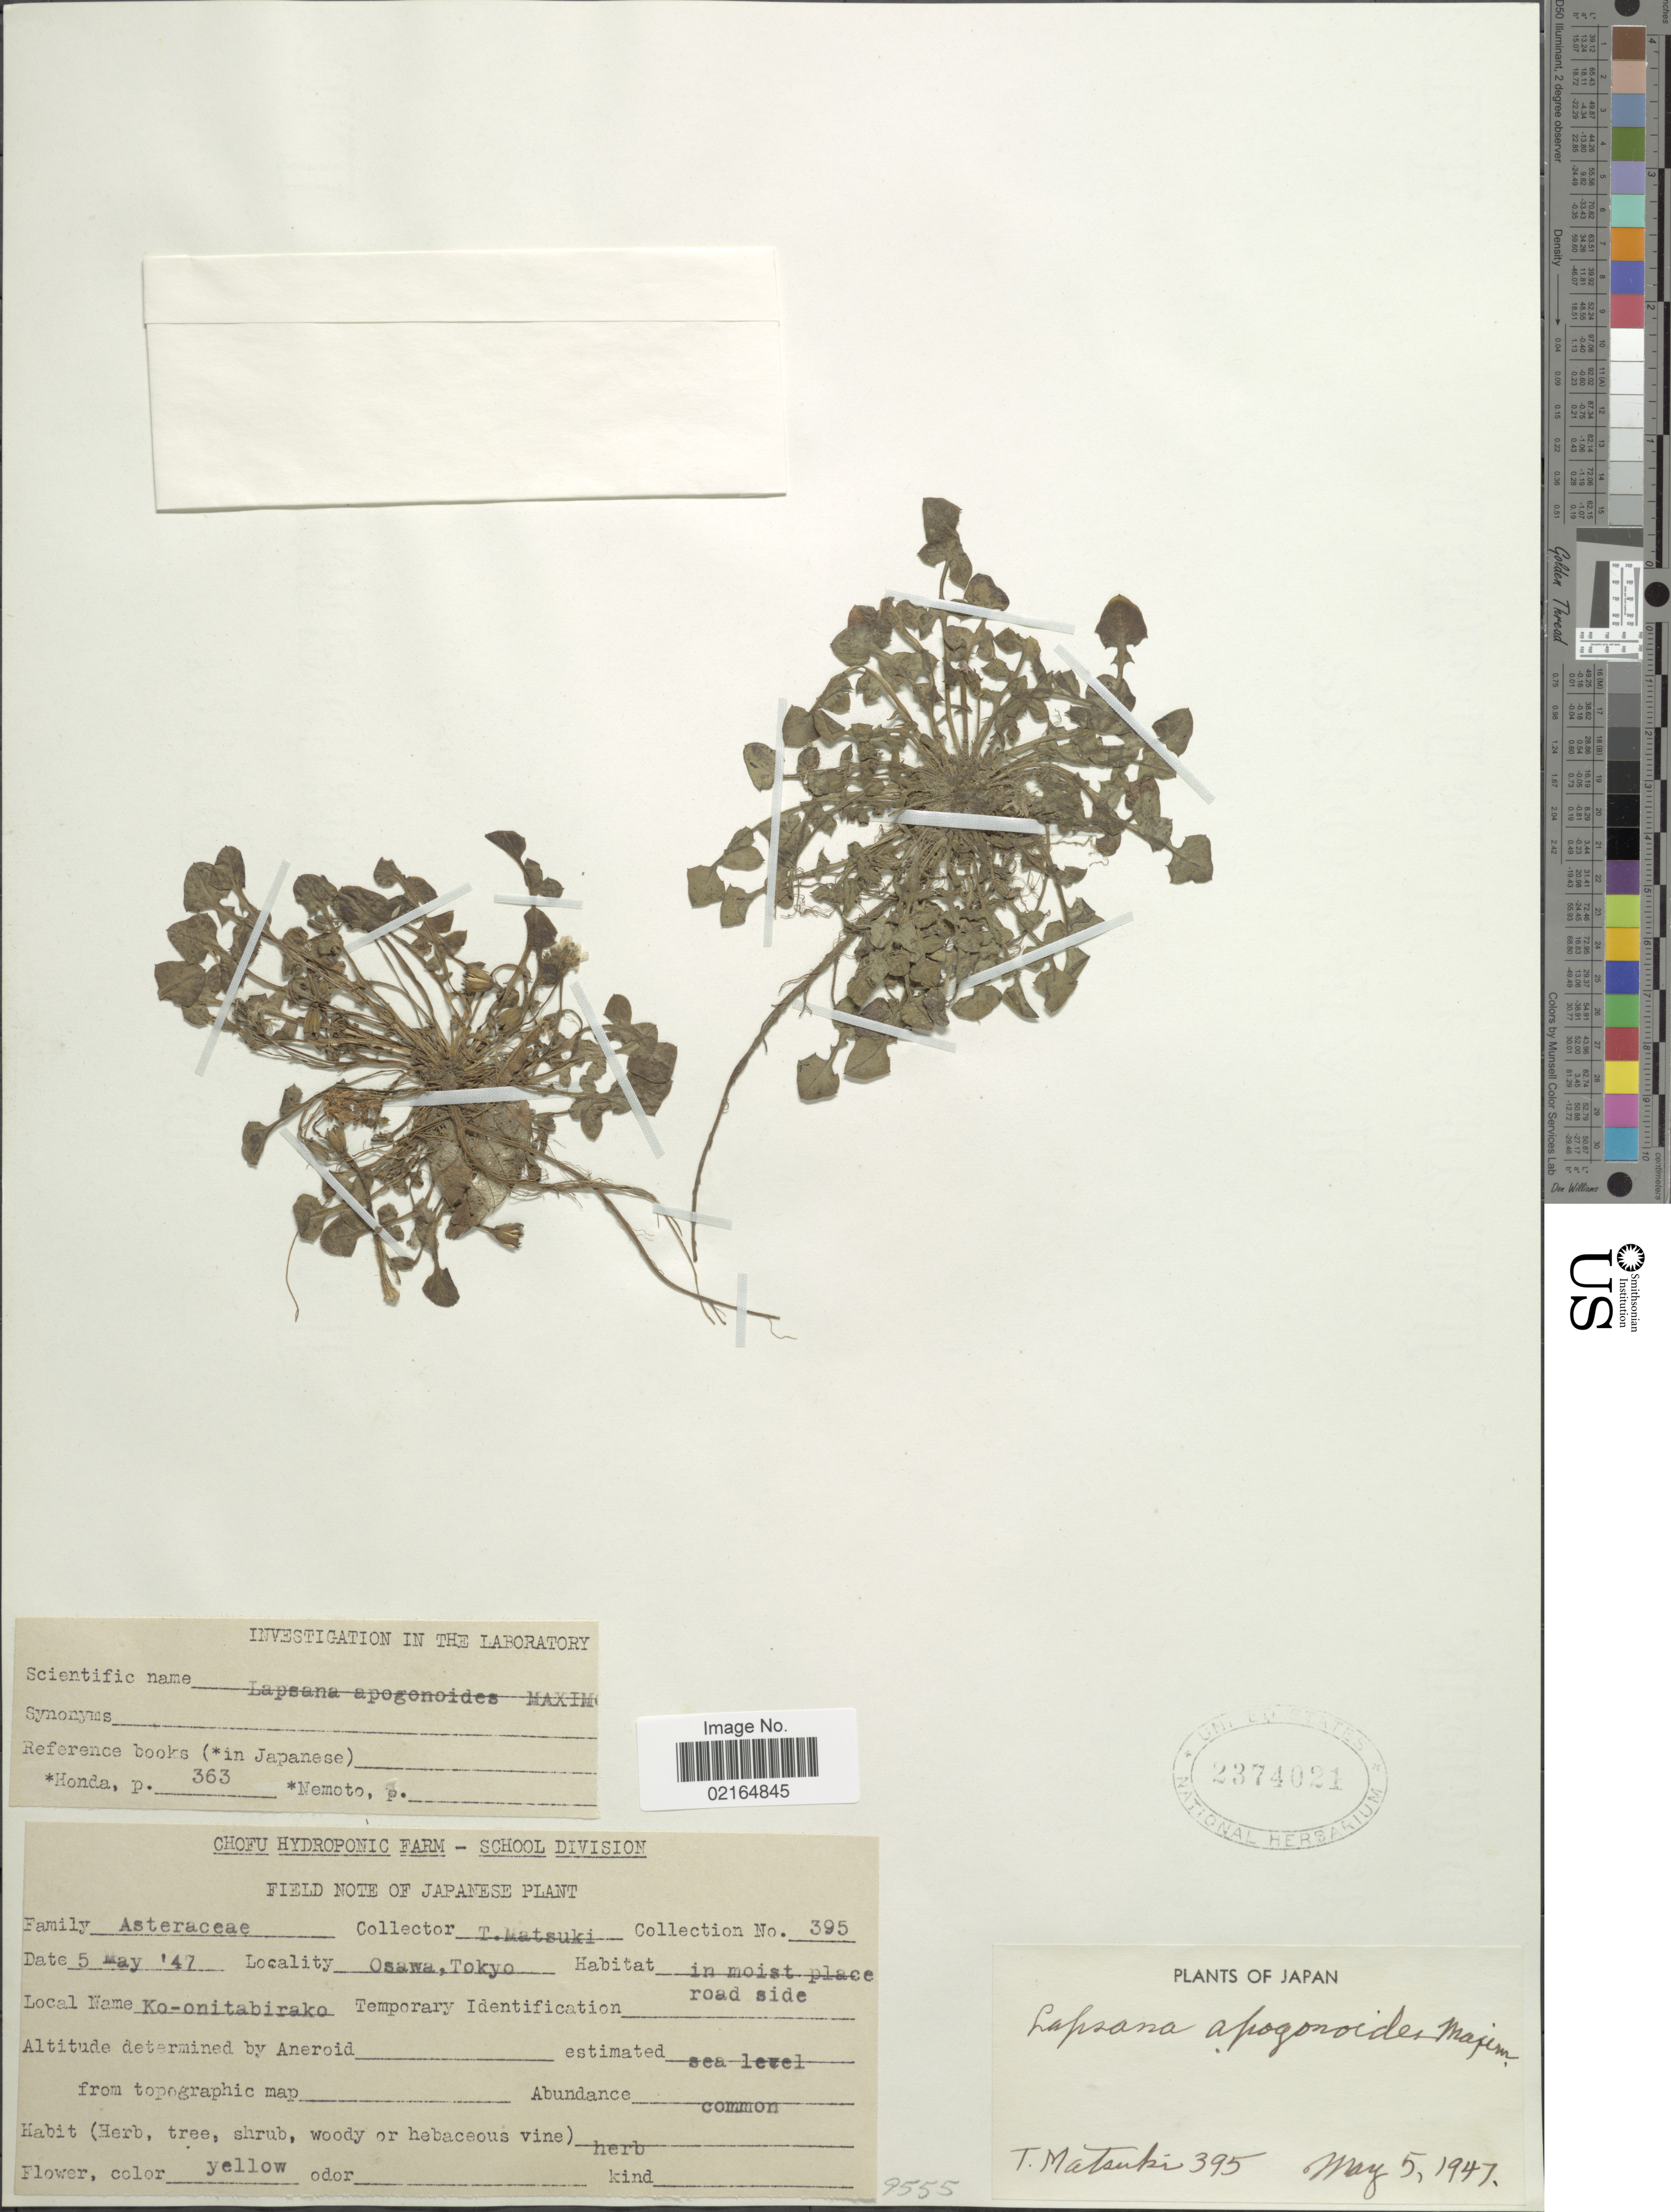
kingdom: Plantae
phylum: Tracheophyta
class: Magnoliopsida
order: Asterales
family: Asteraceae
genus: Lapsanastrum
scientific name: Lapsanastrum apogonoides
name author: (Maxim.) Pak & K. Bremer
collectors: T. Matsuki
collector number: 395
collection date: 1947-05-05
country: Japan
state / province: Tokyo, Federal City of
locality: Osawa, Tokyo, in moist place, roadside.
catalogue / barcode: US 2374021